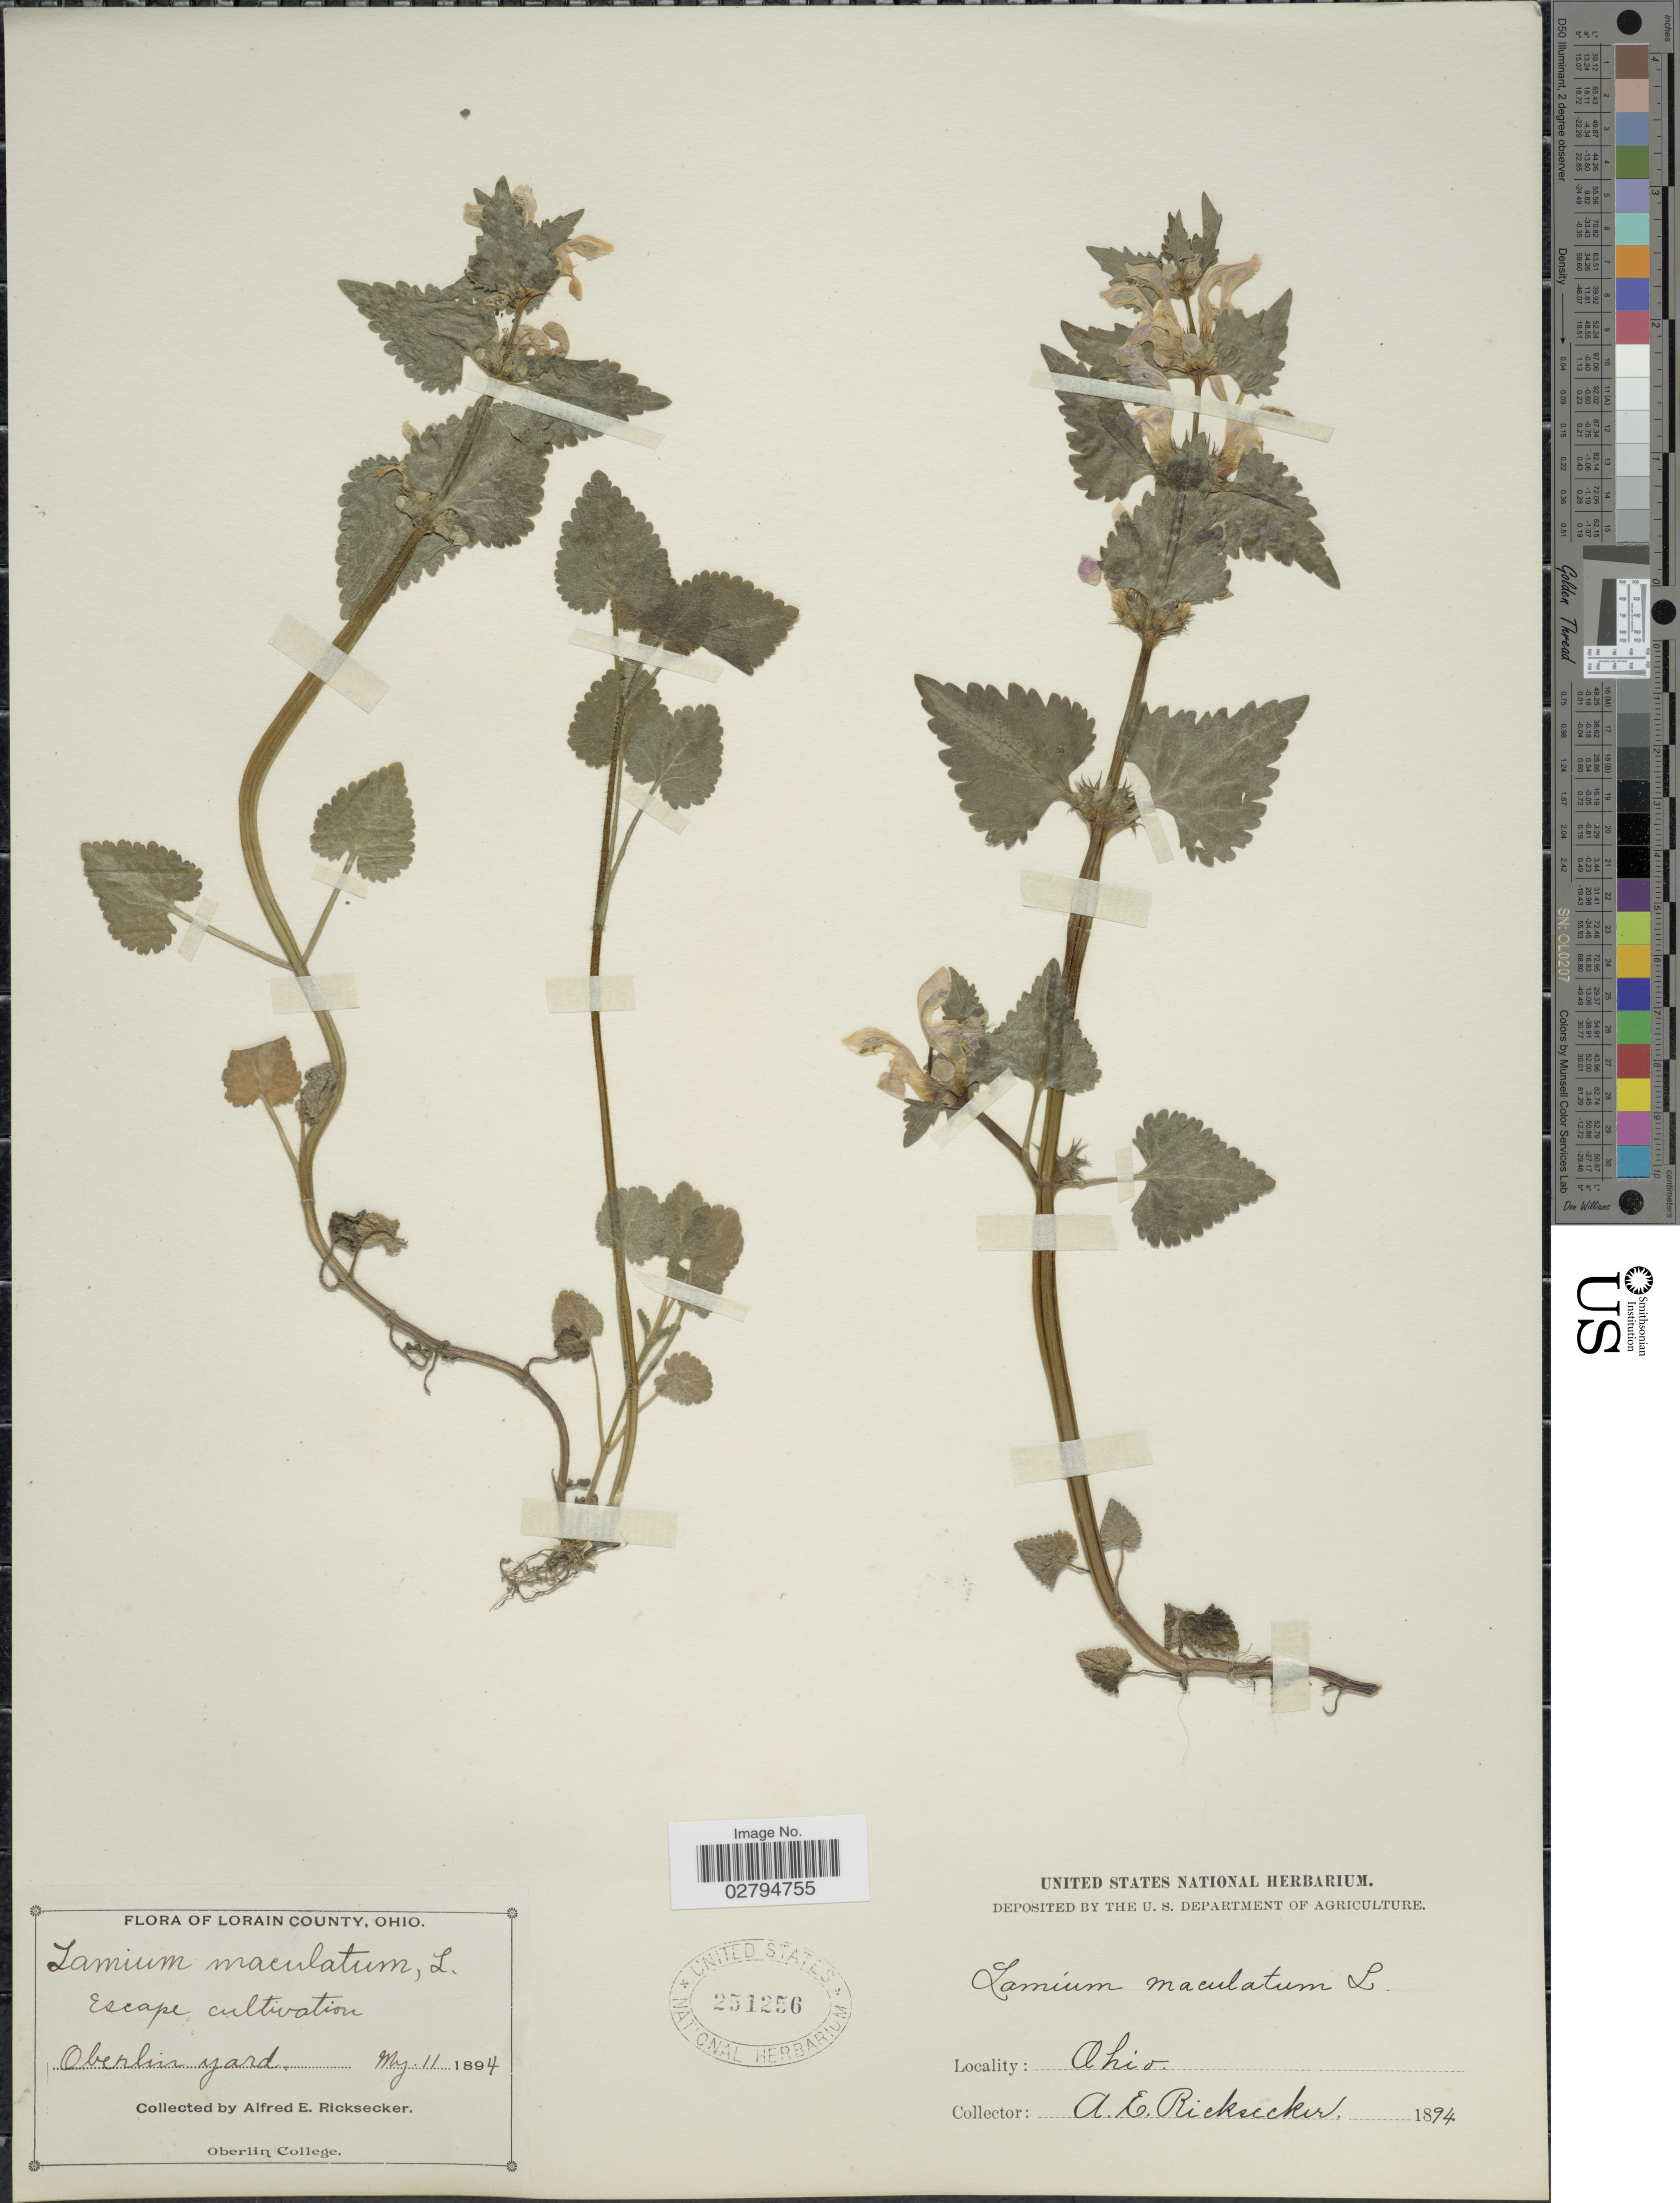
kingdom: Plantae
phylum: Tracheophyta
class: Magnoliopsida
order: Lamiales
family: Lamiaceae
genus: Lamium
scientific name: Lamium maculatum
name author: (L.) L.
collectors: A. E. Ricksecker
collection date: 1894-05-11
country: United States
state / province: Ohio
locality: Lorain County. Escape cultivation. Oberlin yard.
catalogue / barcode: US 251256